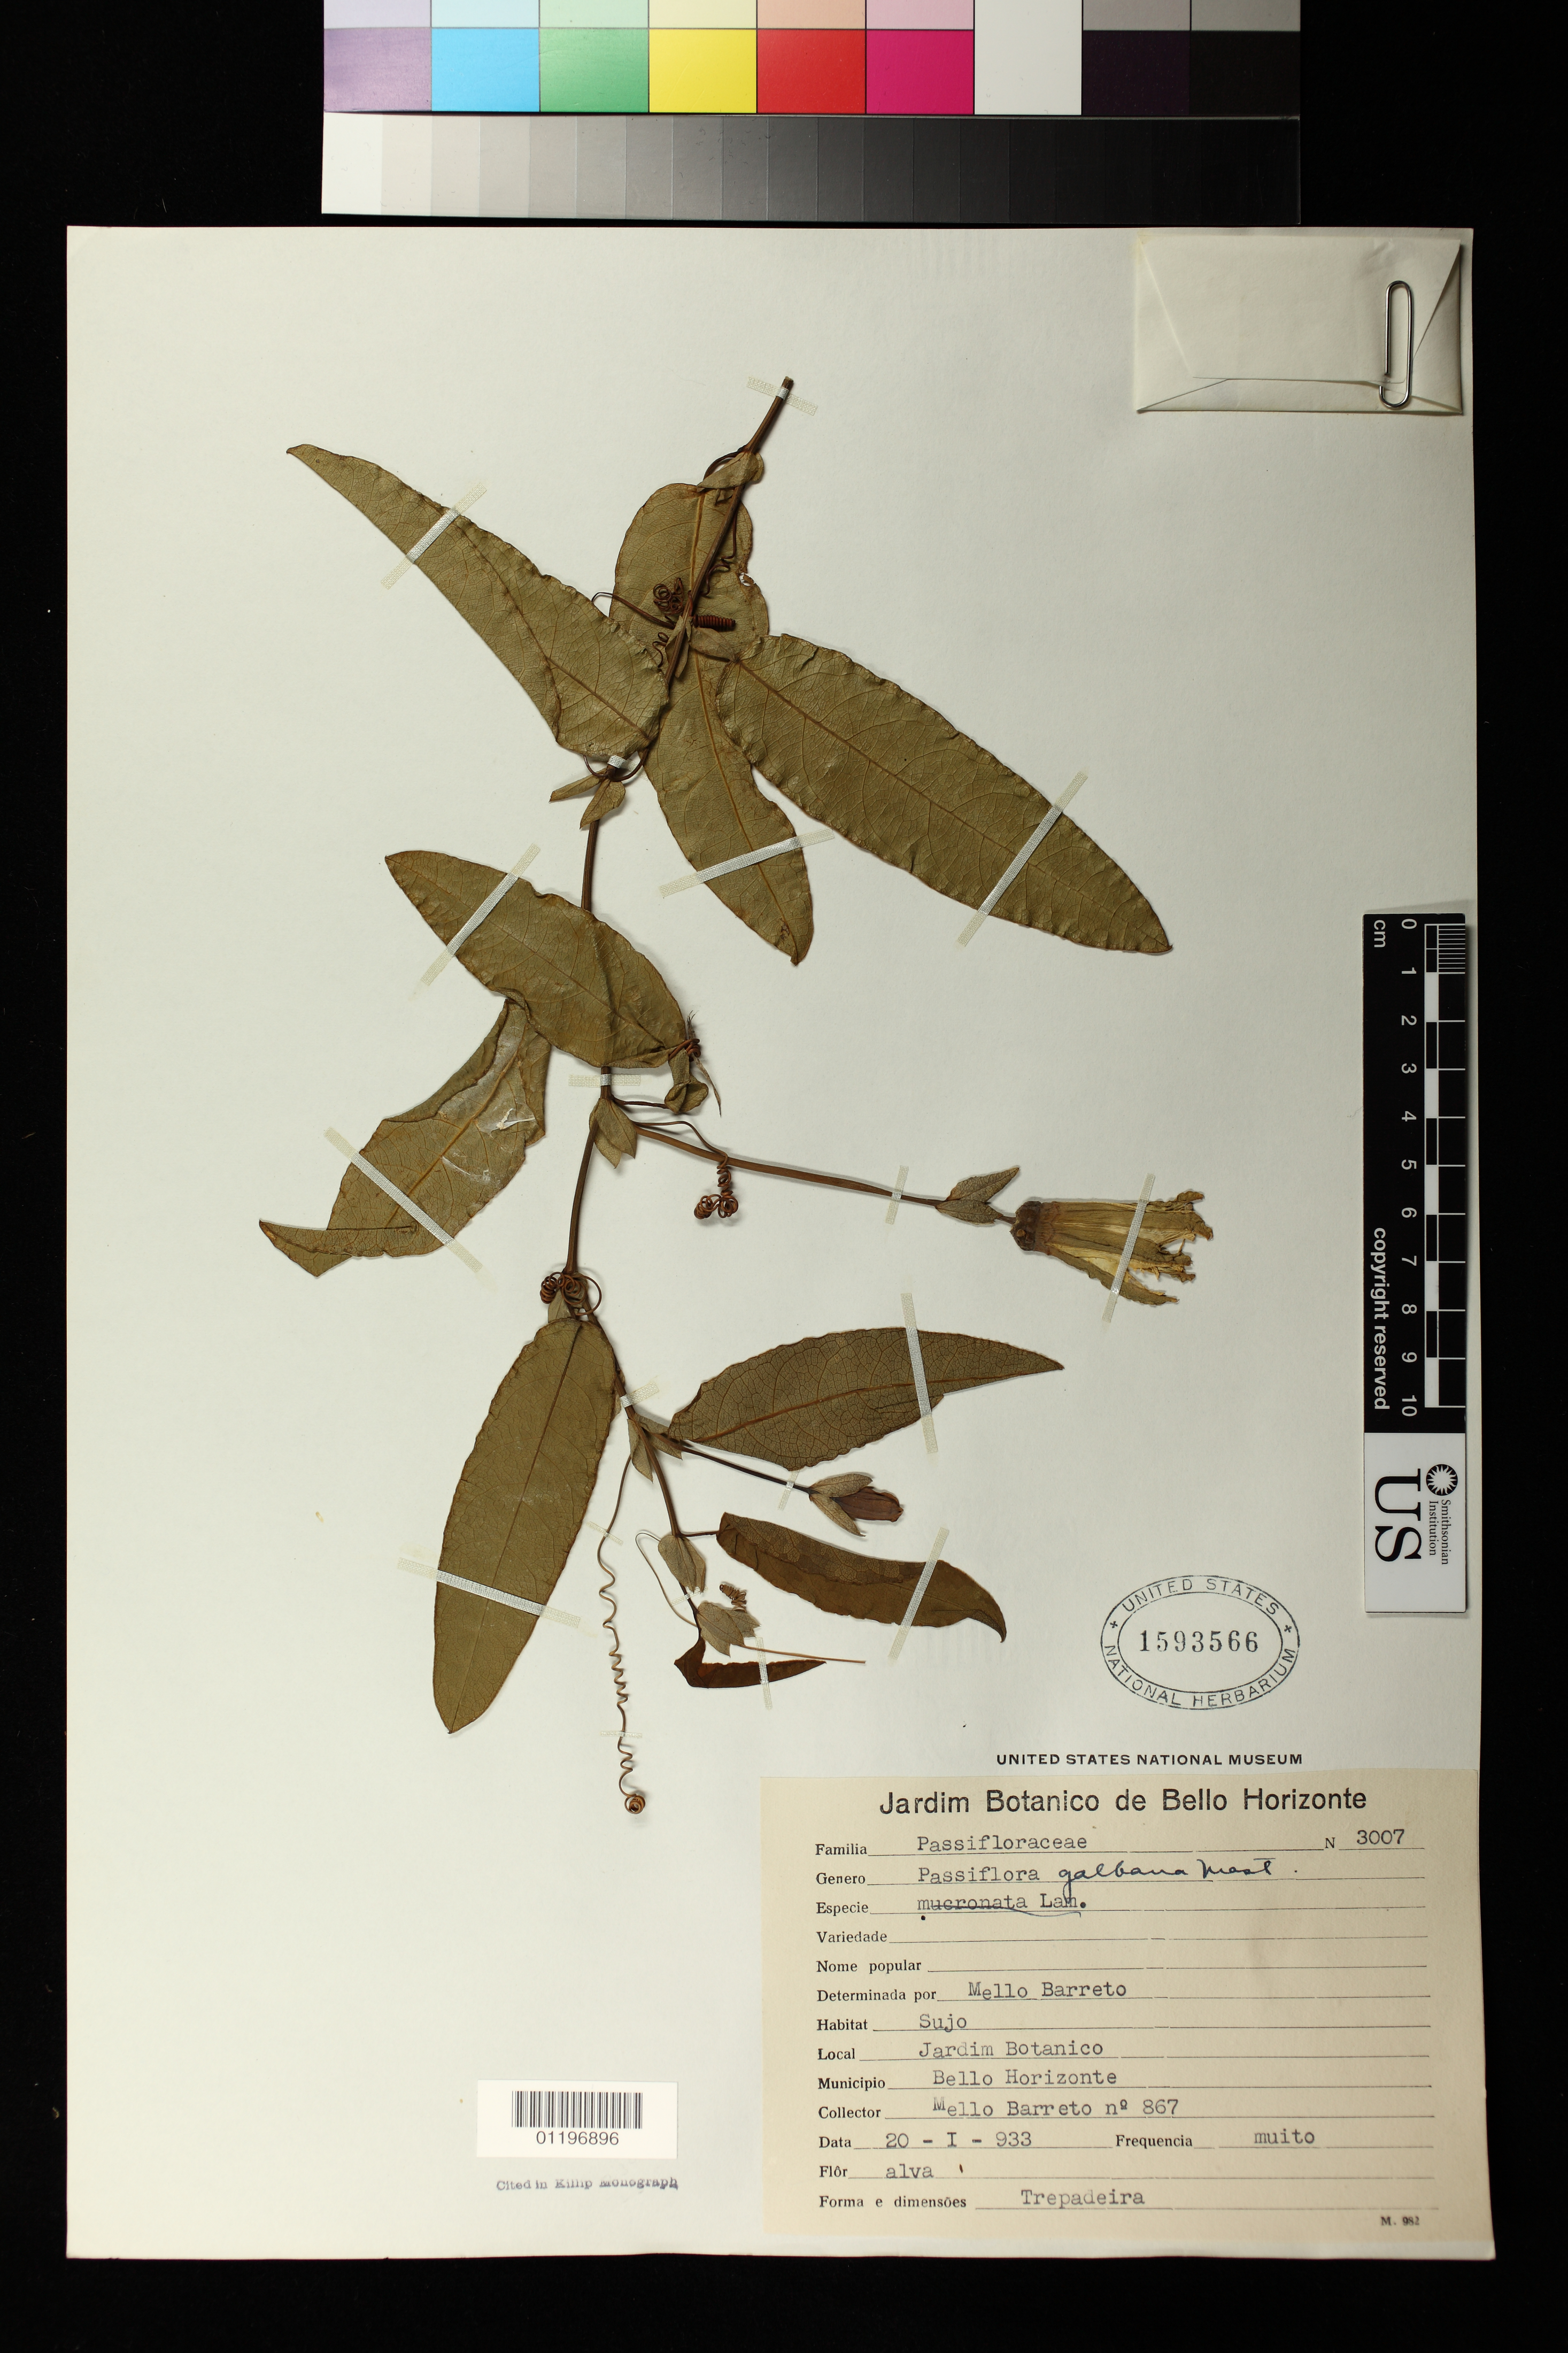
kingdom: Plantae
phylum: Tracheophyta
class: Magnoliopsida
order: Malpighiales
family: Passifloraceae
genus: Passiflora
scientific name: Passiflora silvestris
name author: Vell.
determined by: Strong, Mark T., (BOT), Smithsonian Institution - National Museum of Natural History (UNITED STATES)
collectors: M. Barreto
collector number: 867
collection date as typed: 20 Jan 1933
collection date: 1933-01-20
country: Brazil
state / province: Minas Gerais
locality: Local: Jardim Botanico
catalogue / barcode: US 1593566